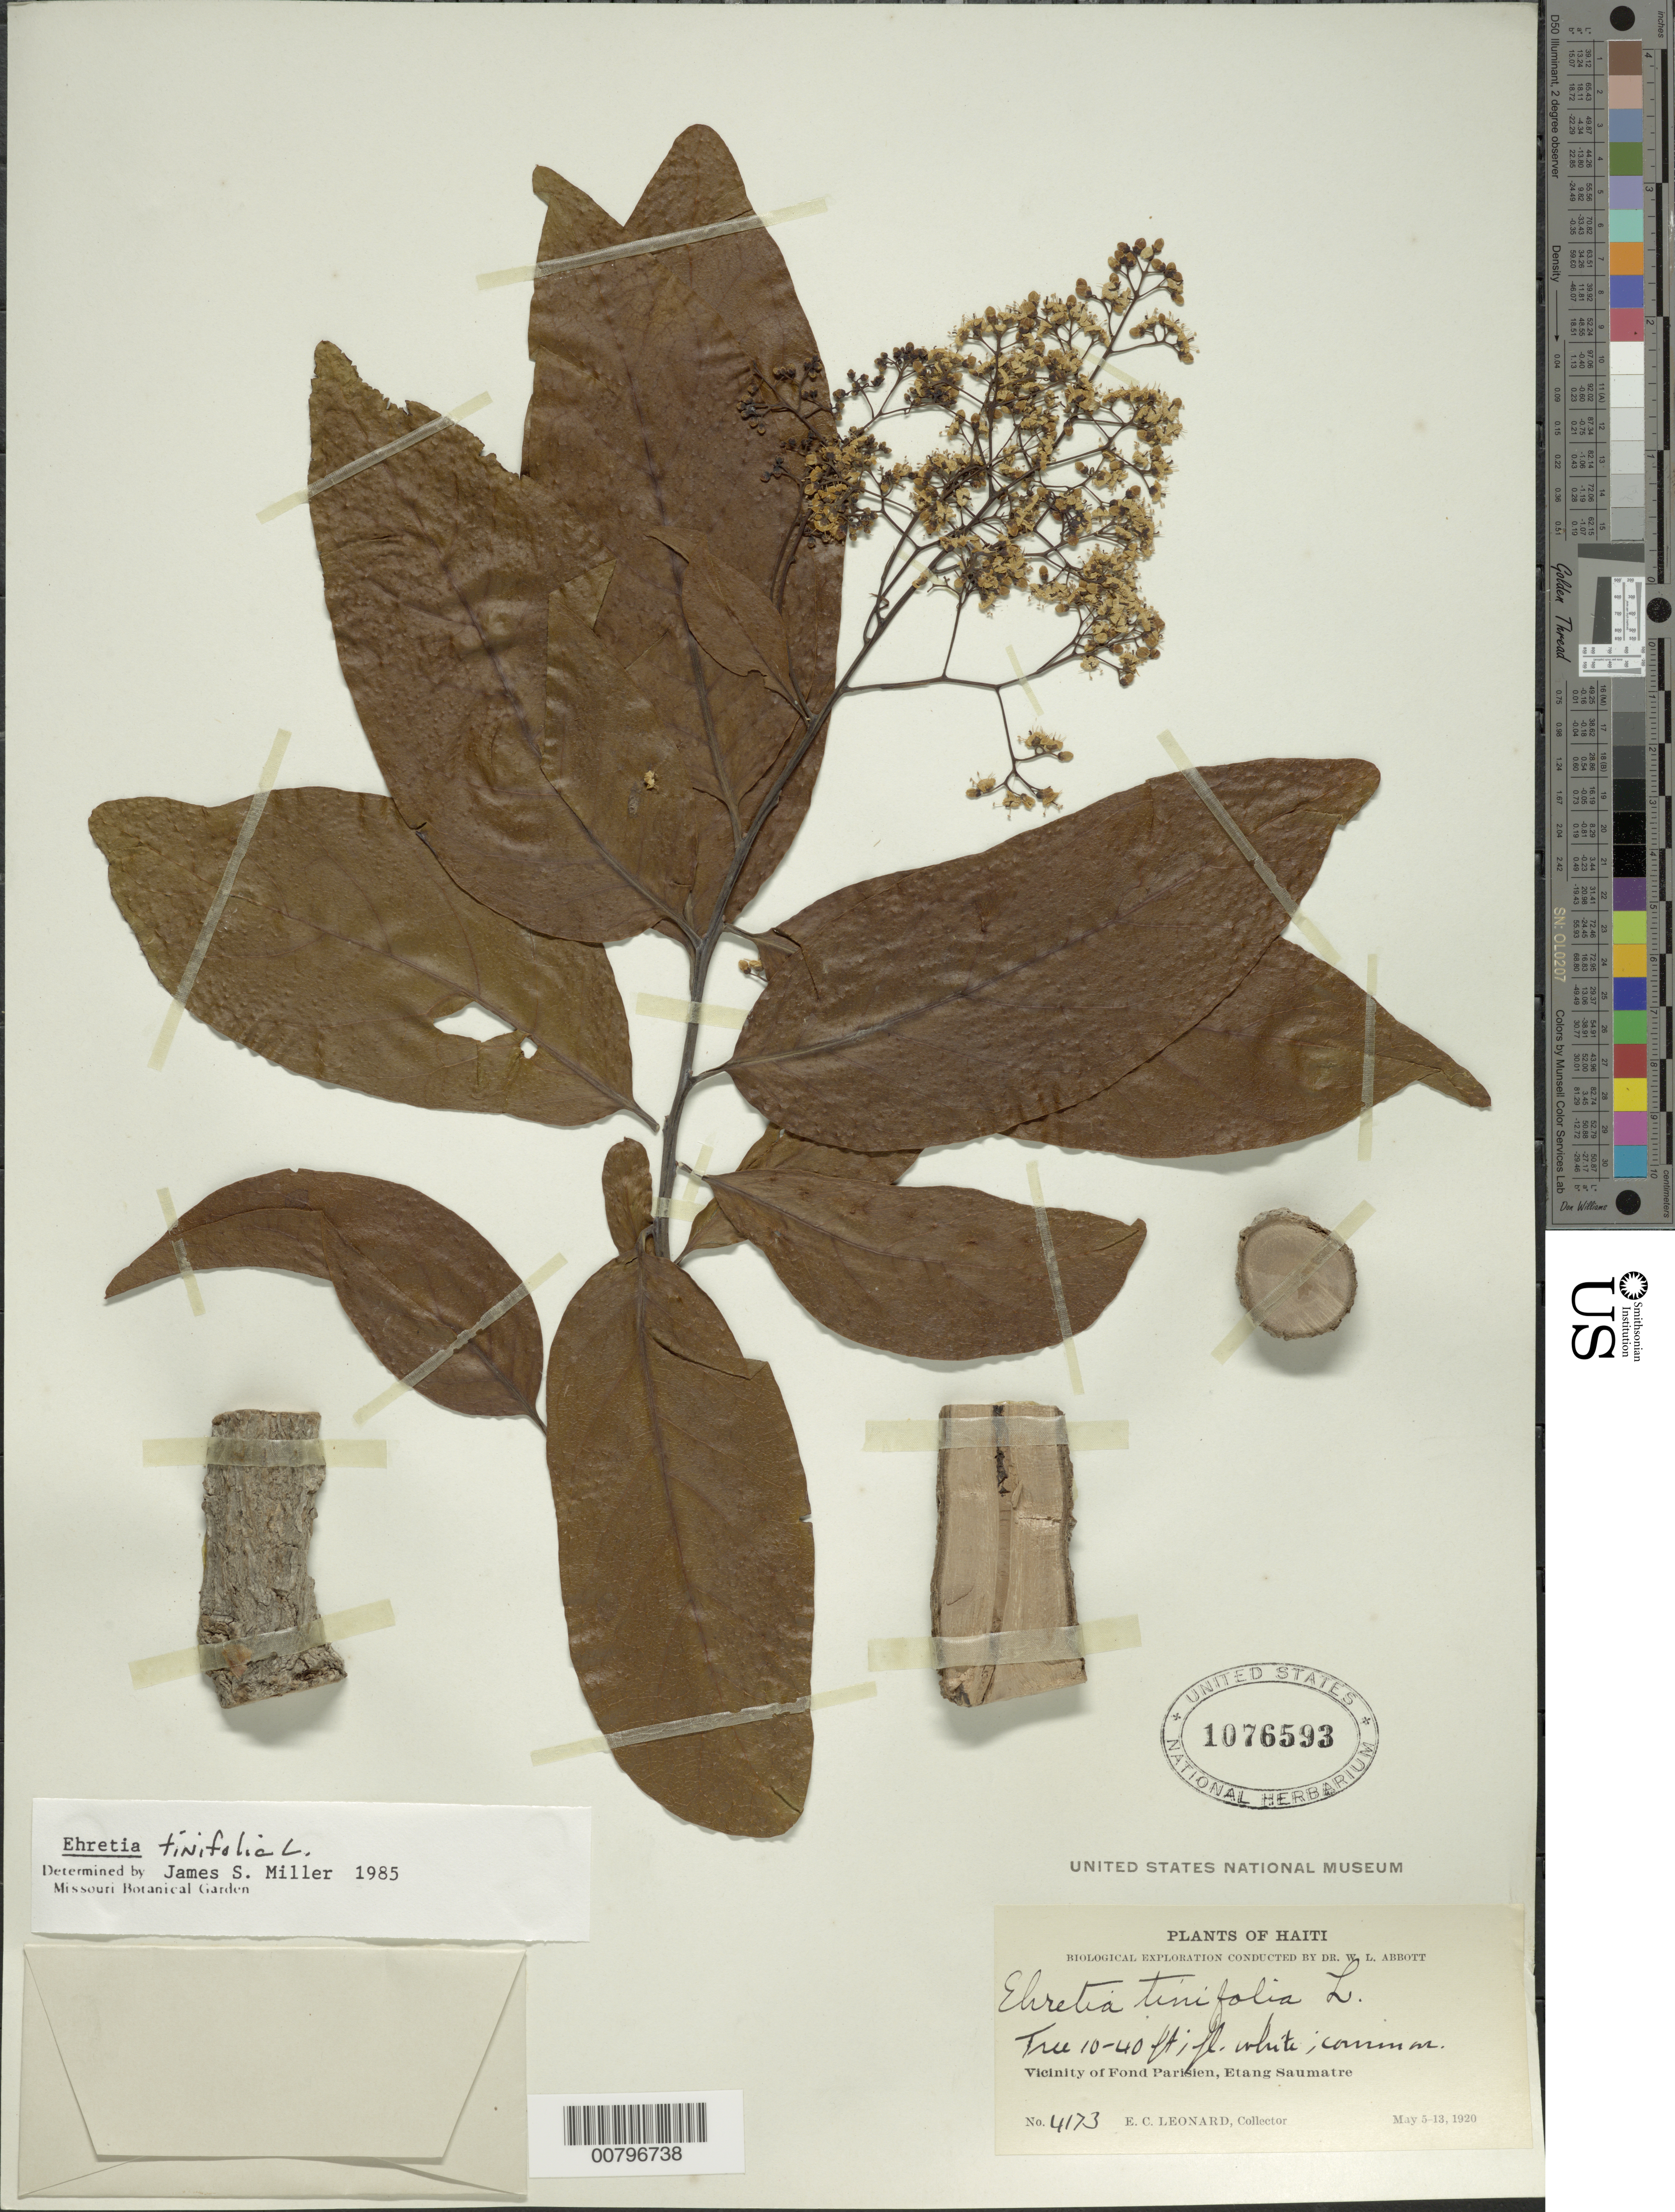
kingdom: Plantae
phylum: Tracheophyta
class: Magnoliopsida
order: Boraginales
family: Ehretiaceae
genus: Ehretia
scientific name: Ehretia tinifolia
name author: L.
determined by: Miller, James S., (MO), Missouri Botanical Garden (UNITED STATES)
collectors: E. C. Leonard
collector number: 4173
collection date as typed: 05 May 1920 to 13 May 1920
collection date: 1920-05-05/1920-05-13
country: Haiti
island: Hispaniola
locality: Etang Saumatre, vicinity of Fond Parisien.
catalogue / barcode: US 1076593